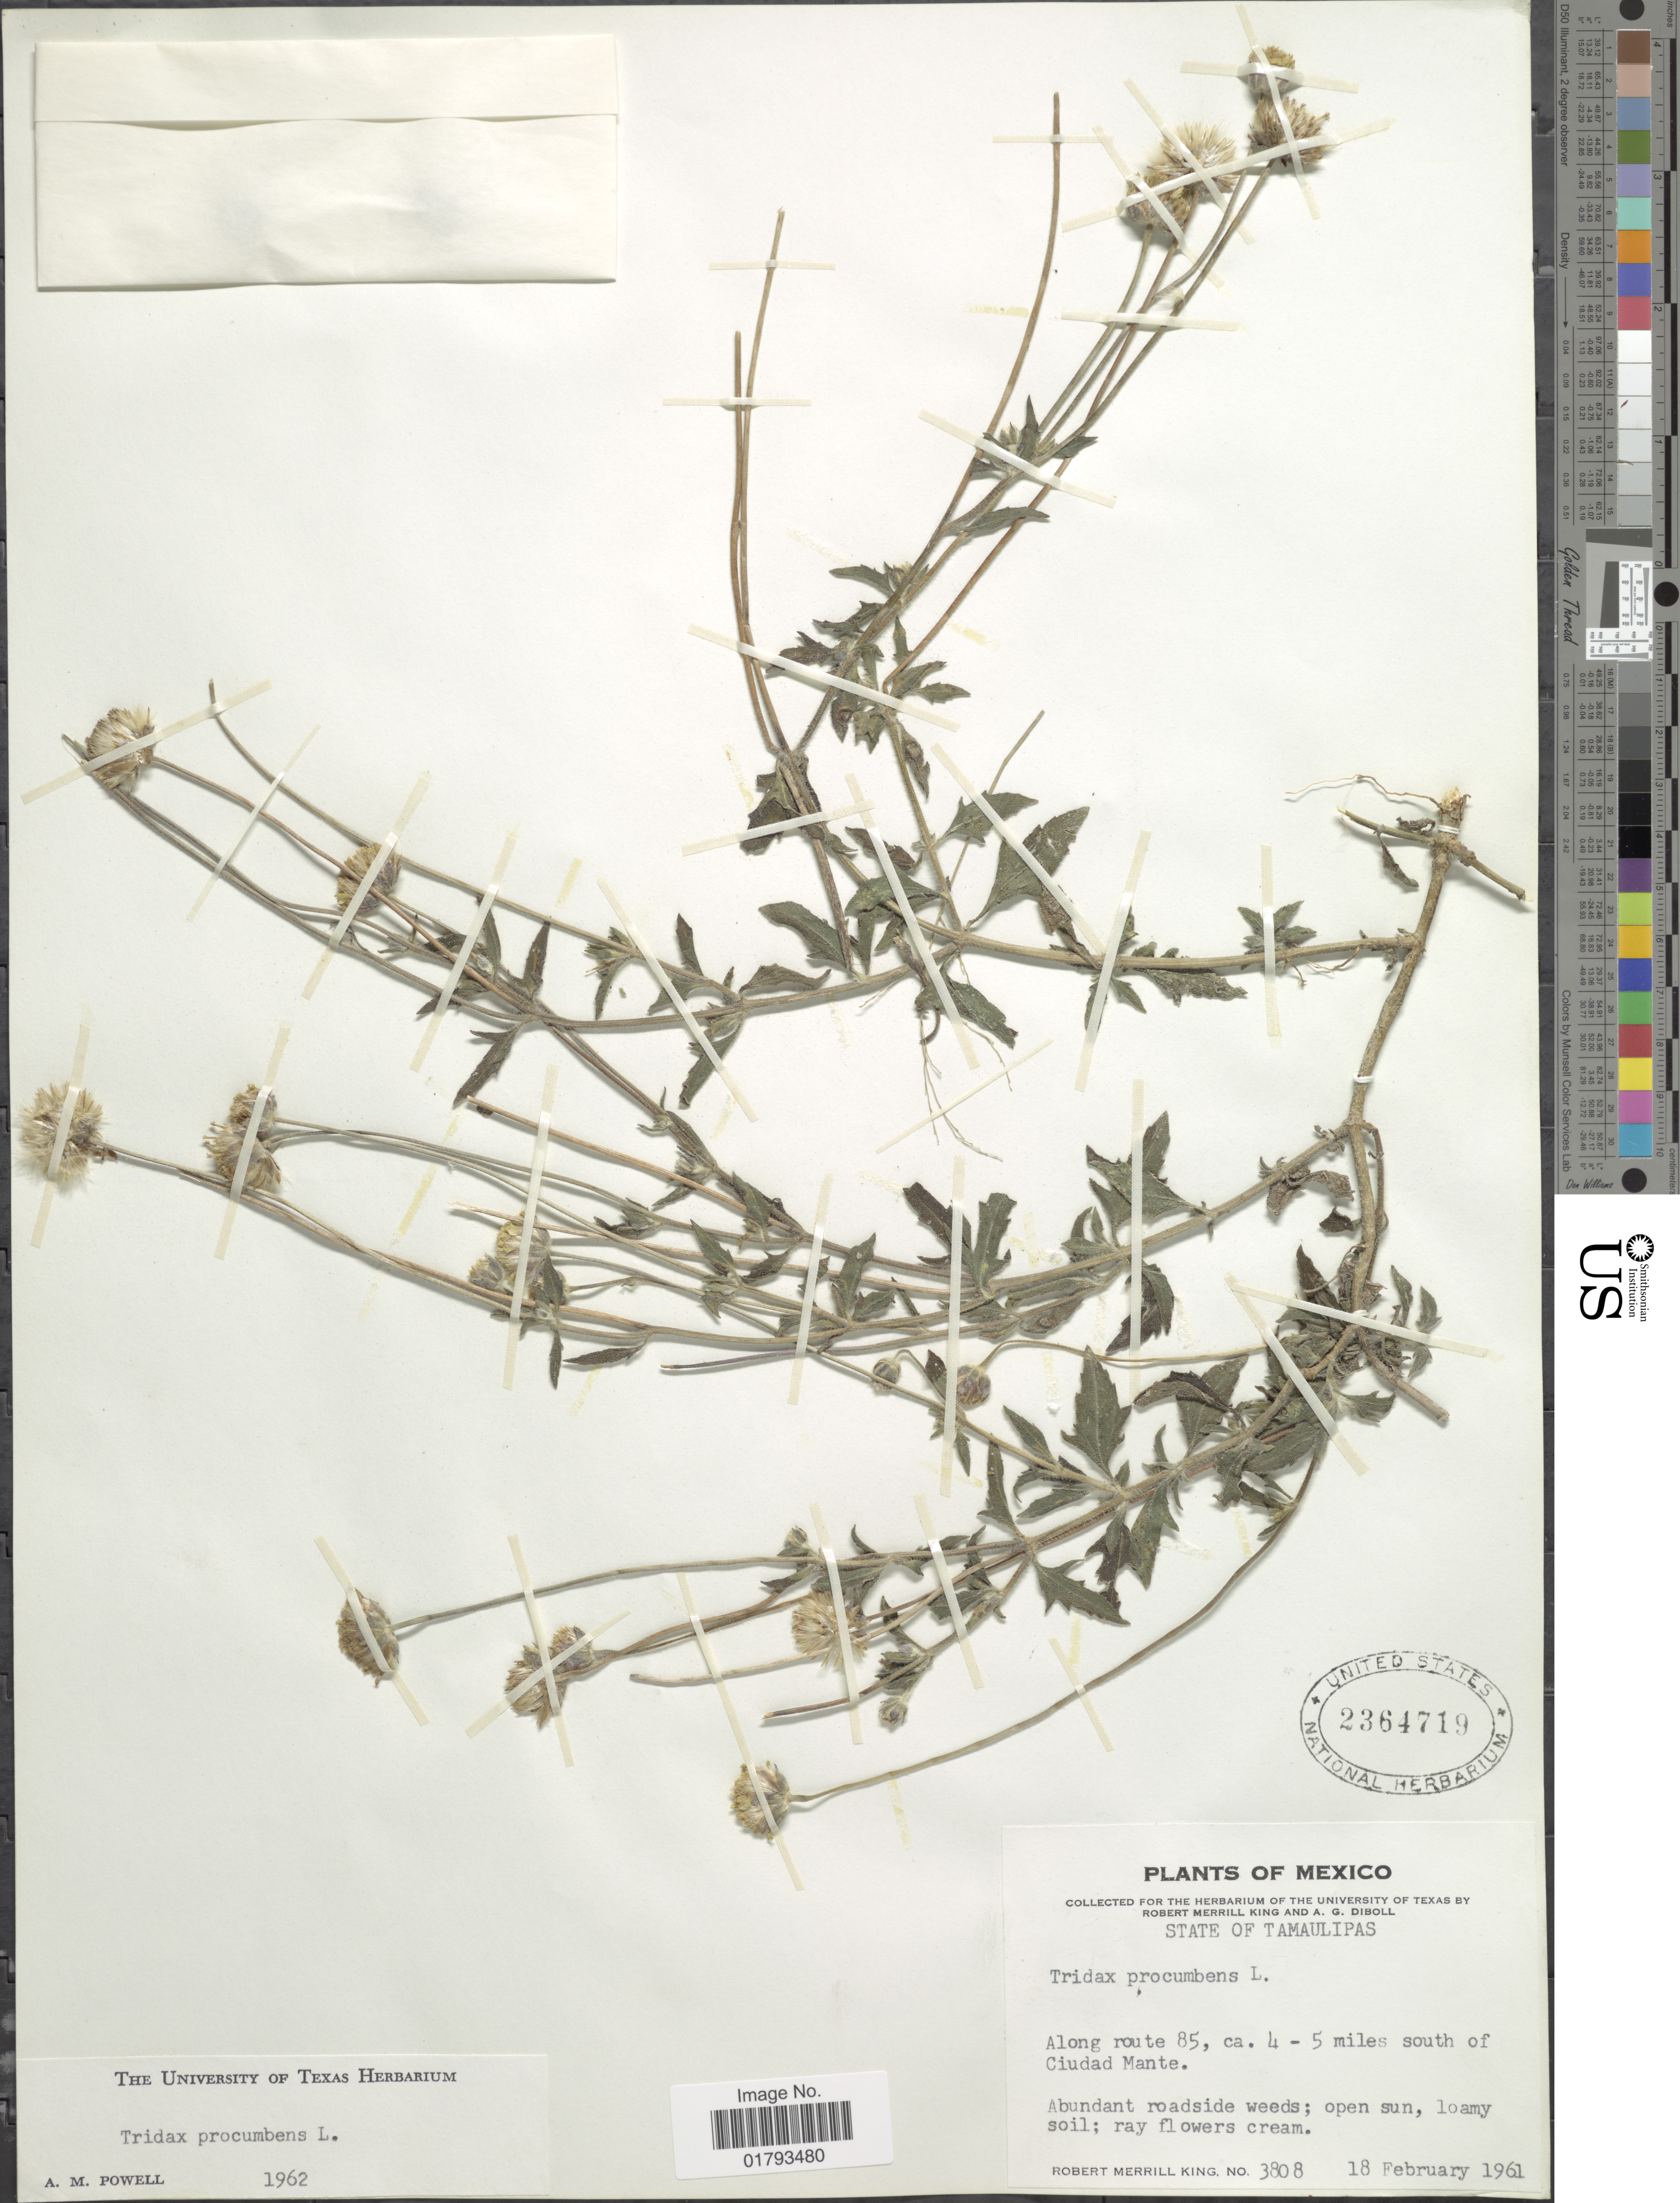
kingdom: Plantae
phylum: Tracheophyta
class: Magnoliopsida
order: Asterales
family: Asteraceae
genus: Tridax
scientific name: Tridax procumbens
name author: L.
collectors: R. M. King & A. Diboll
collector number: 3808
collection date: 1961-02-18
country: Mexico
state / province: Tamaulipas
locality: State of Tamaulipas. Along route 85, ca. 4-5 miles south of Ciudad Mante.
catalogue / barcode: US 2364719